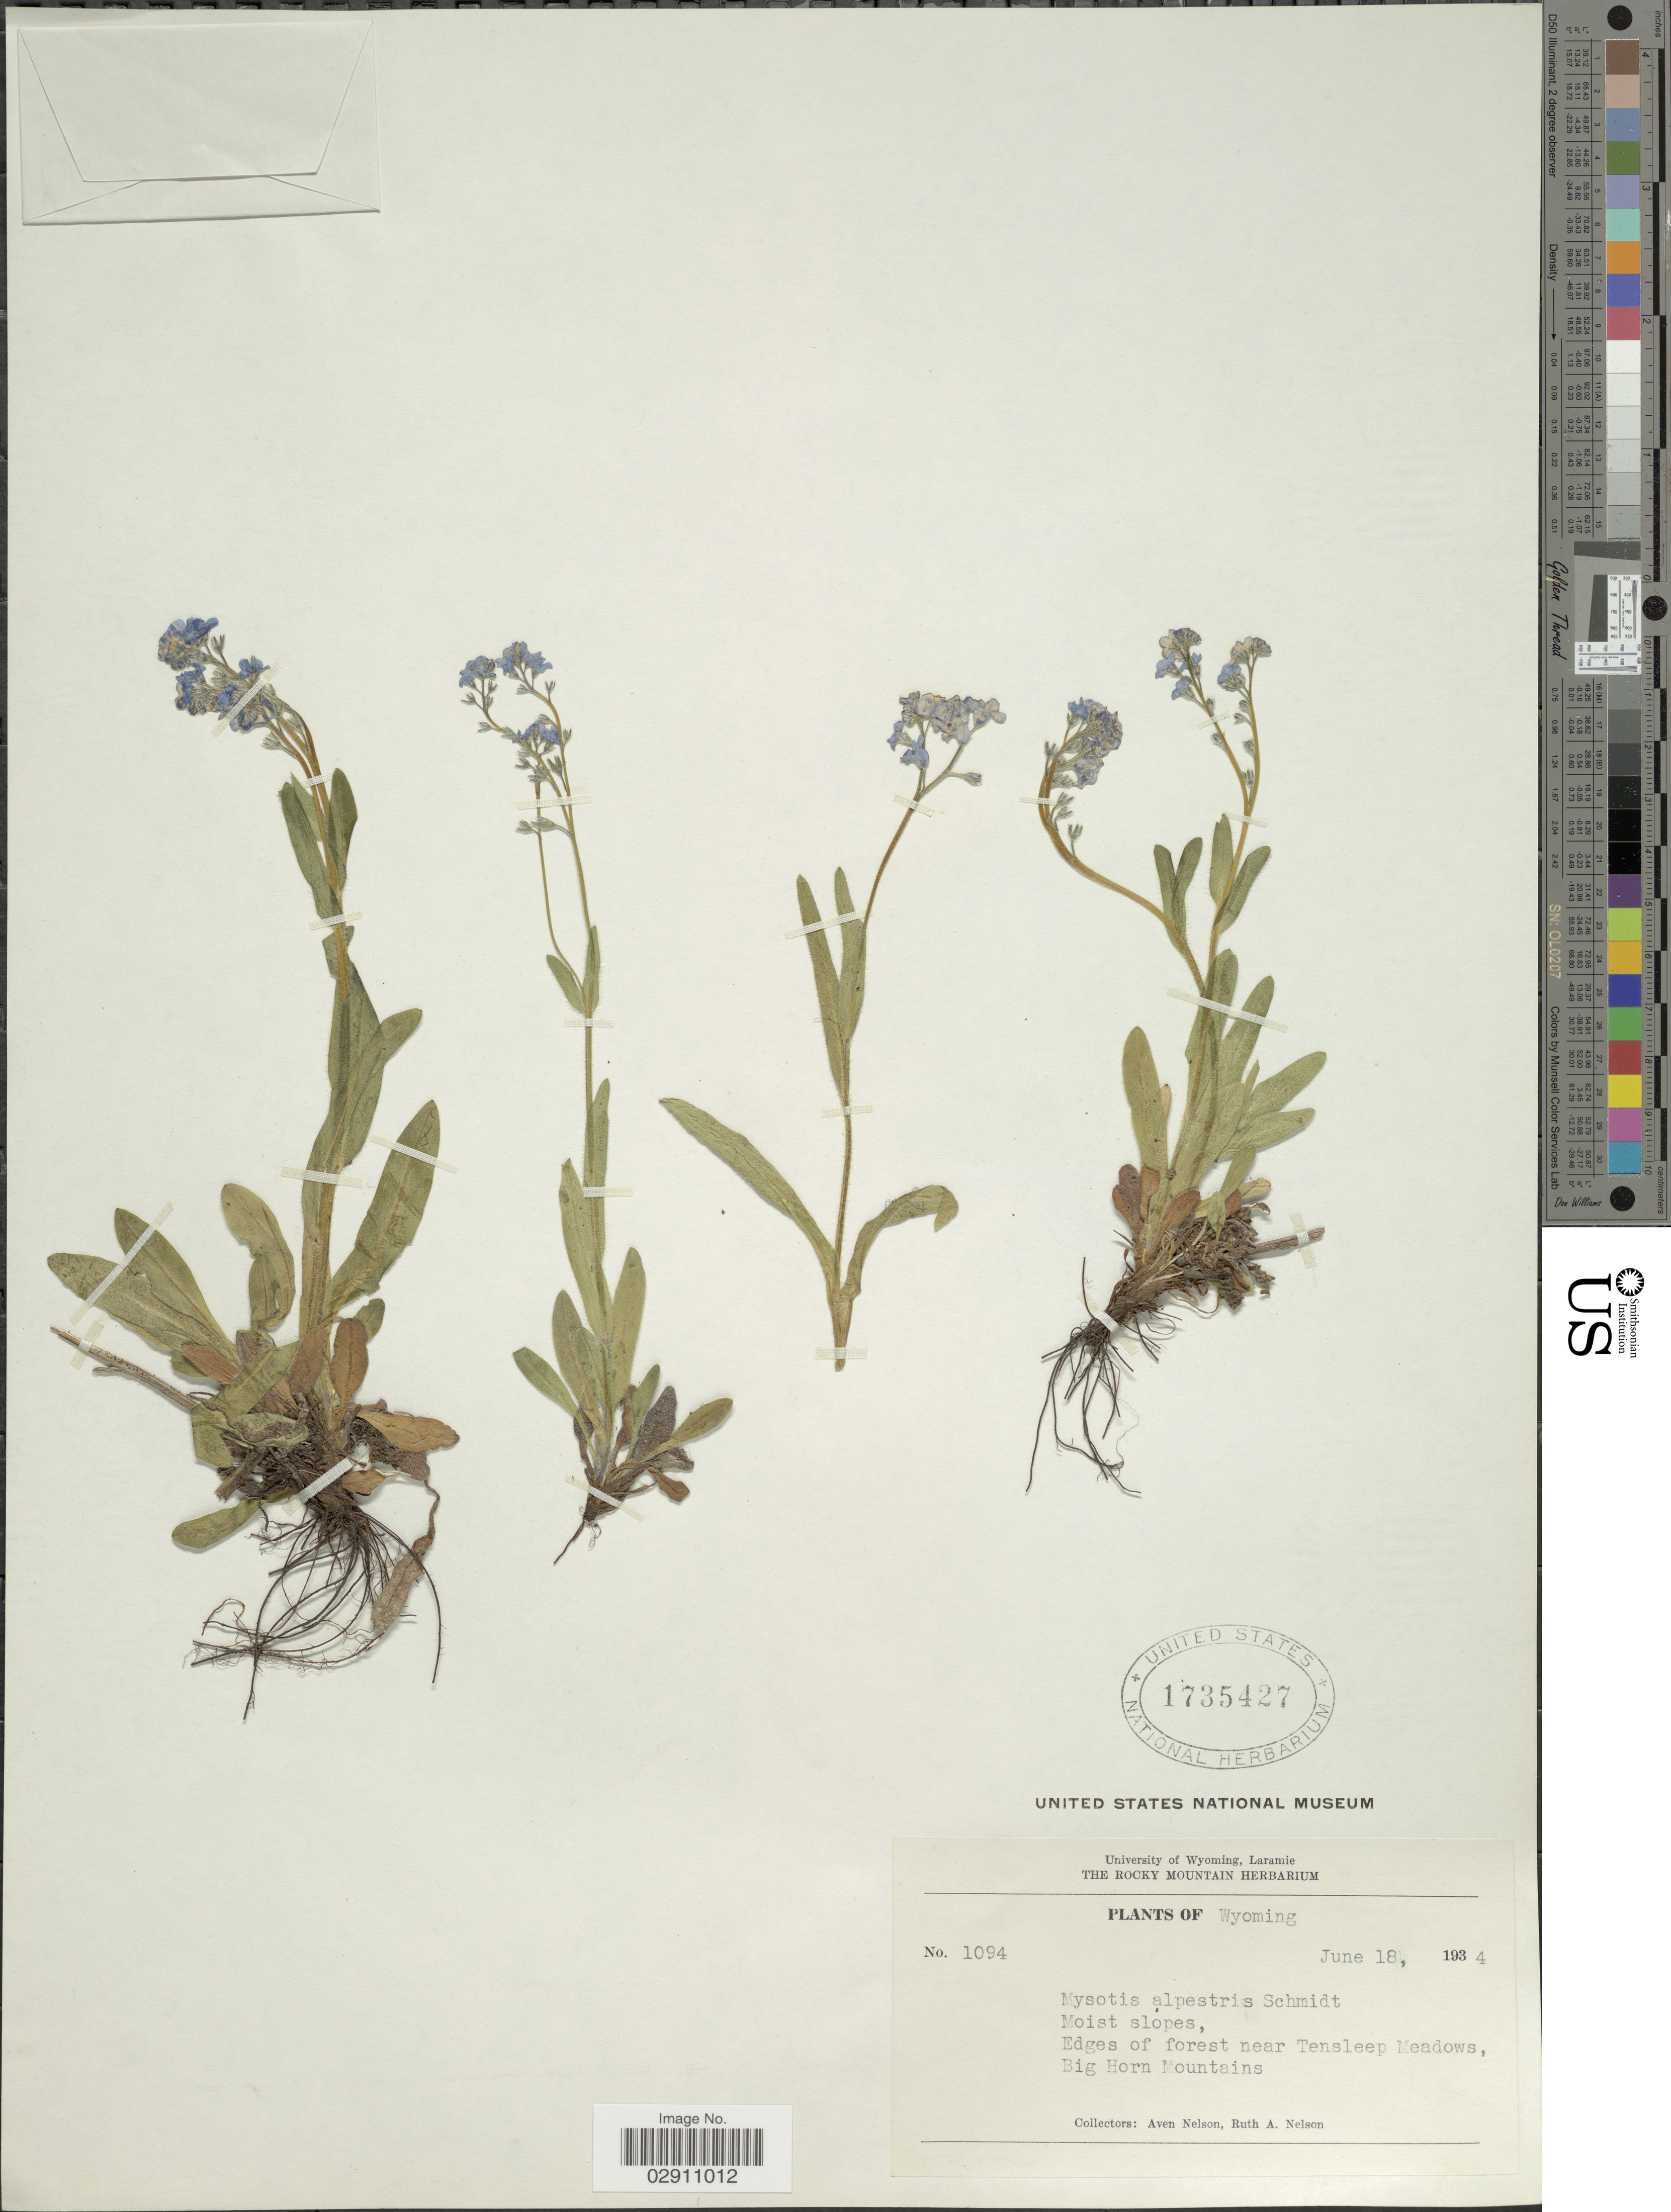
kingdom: Plantae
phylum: Tracheophyta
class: Magnoliopsida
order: Boraginales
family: Boraginaceae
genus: Myosotis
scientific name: Myosotis alpestris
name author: F.W. Schmidt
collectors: A. Nelson & R. A. Nelson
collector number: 1094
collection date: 1934-06-18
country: United States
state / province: Wyoming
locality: Moist slopes, Edges of forest near Tensleep Meadows, Big Horn Mountains.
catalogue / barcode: US 1735427